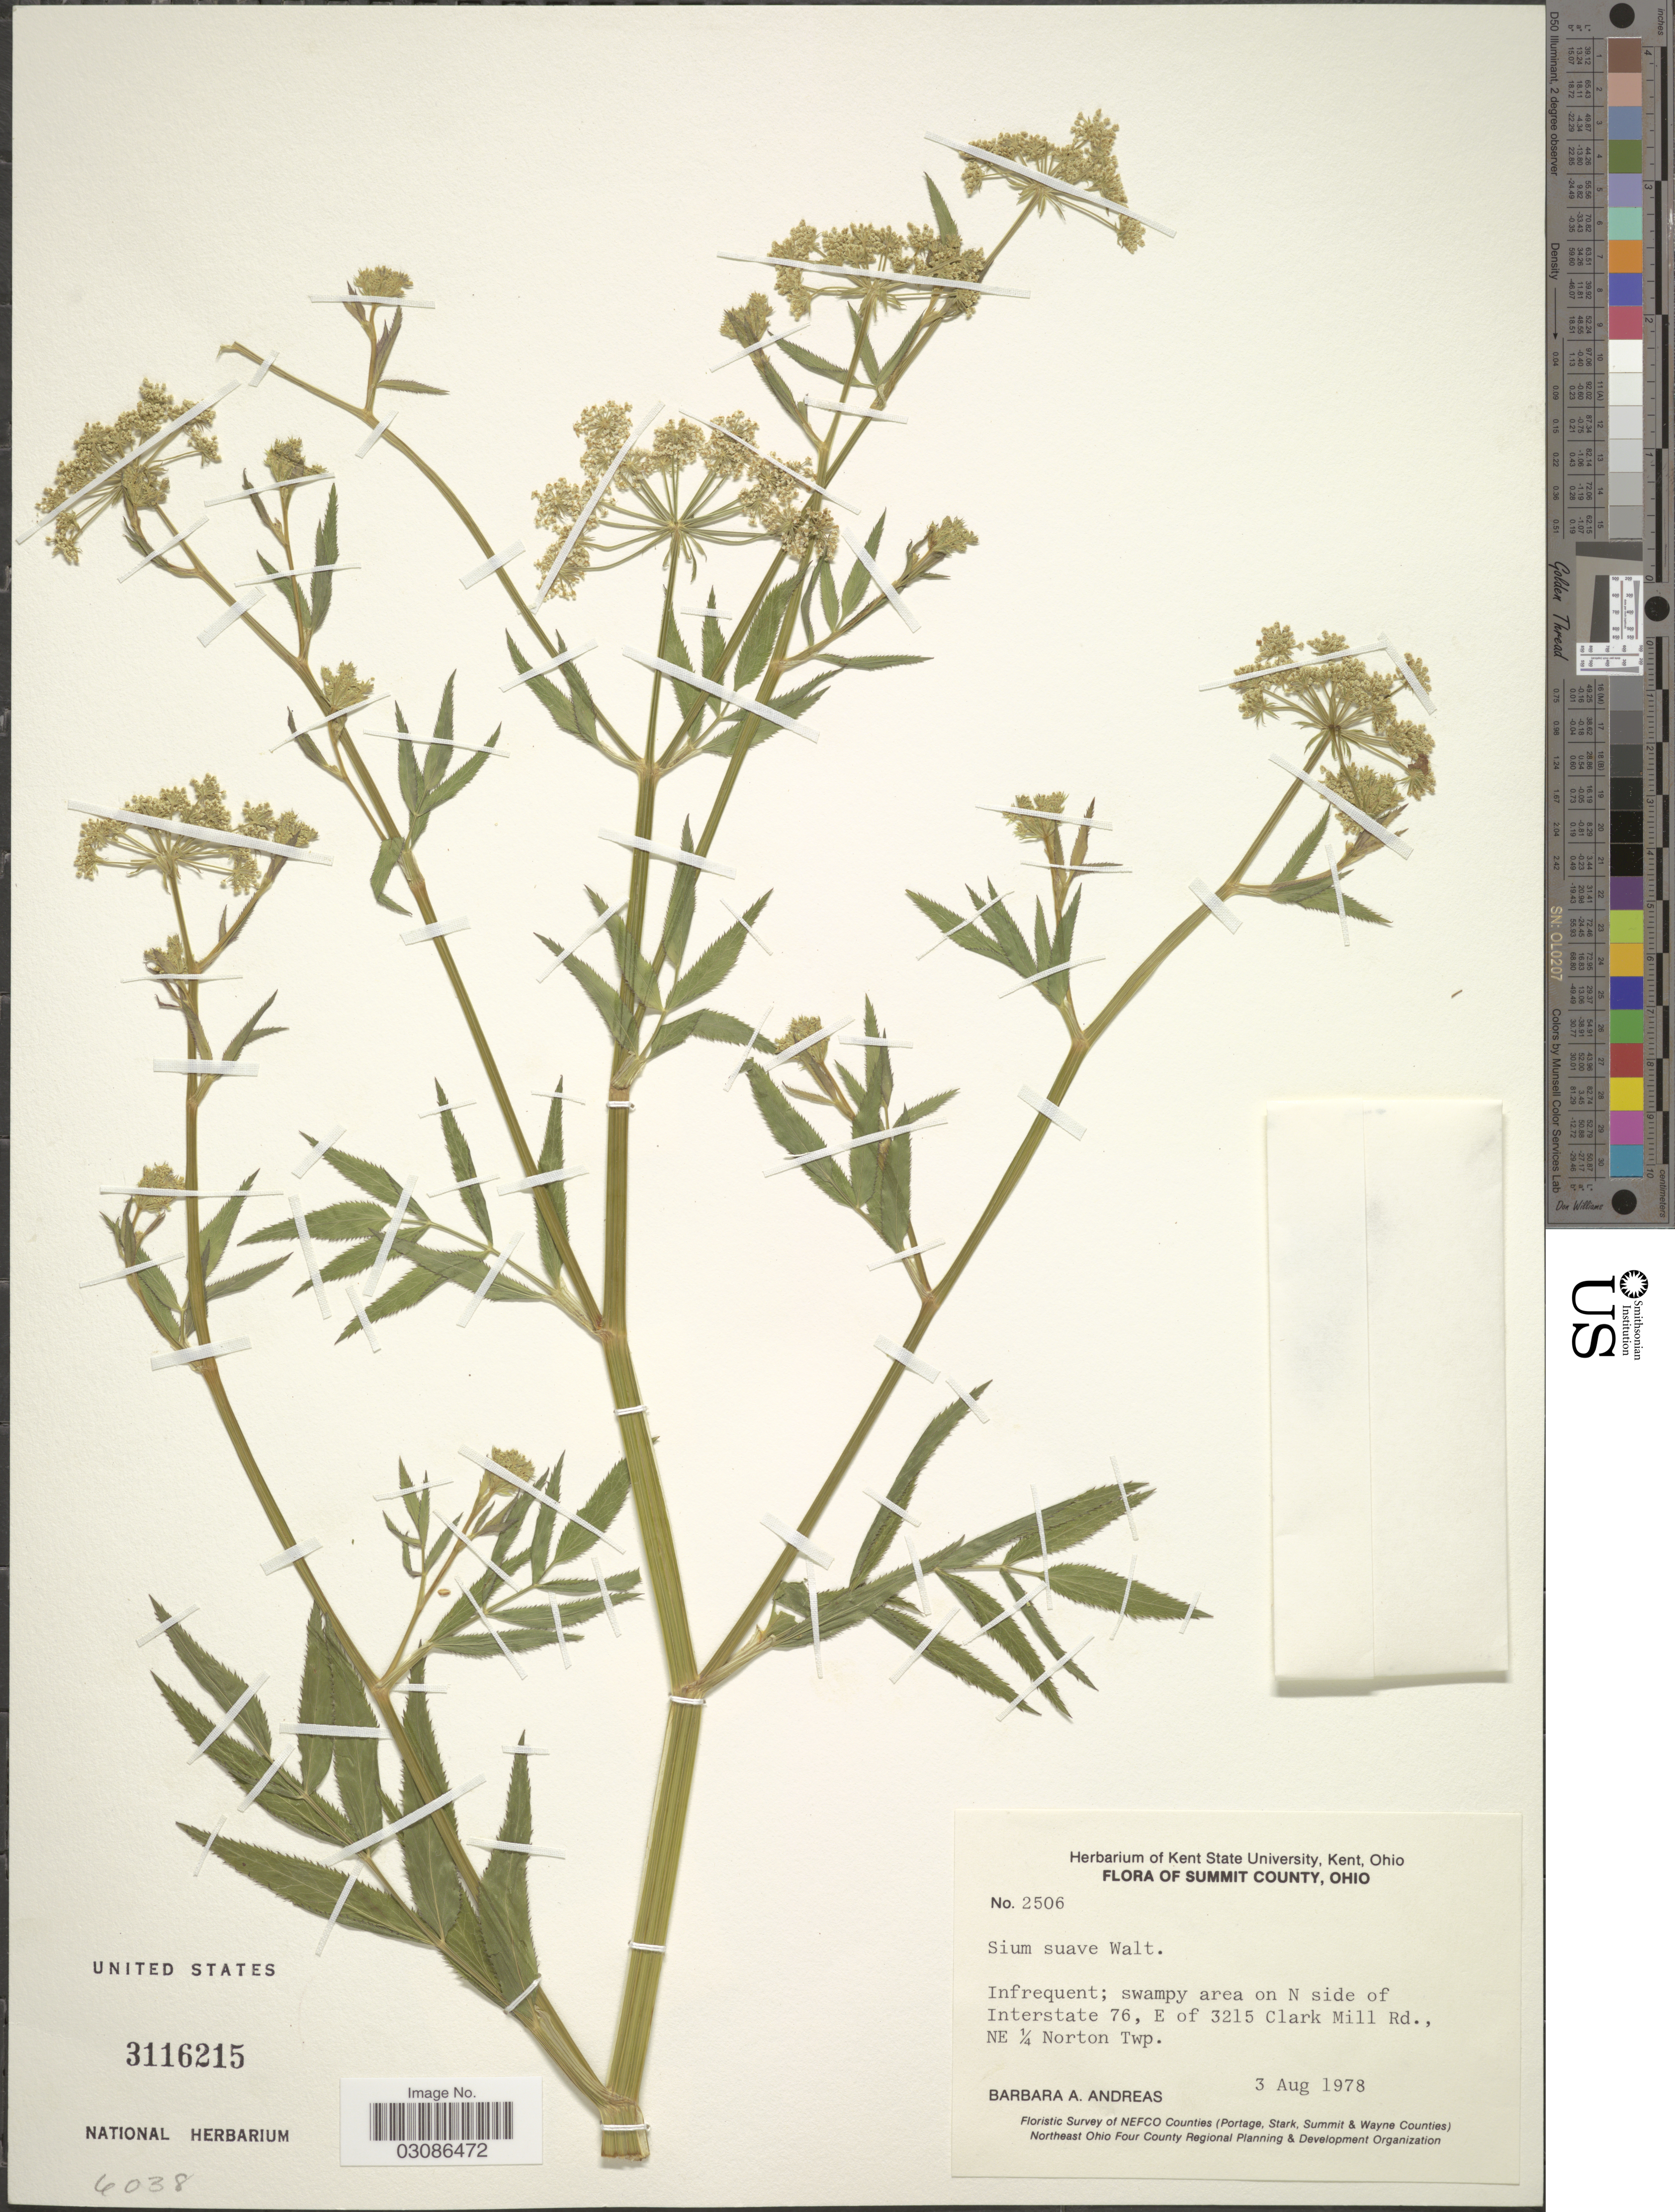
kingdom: Plantae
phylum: Tracheophyta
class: Magnoliopsida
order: Apiales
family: Apiaceae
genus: Sium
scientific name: Sium suave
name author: Walter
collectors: B. A. Andreas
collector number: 2506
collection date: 1978-08-03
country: United States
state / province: Ohio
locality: Summit County, Ohio, swampy area on N side of Interstate 76, E of 3215 Clark Mill Rd., NE ¼ Norton Twp.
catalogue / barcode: US 3116215